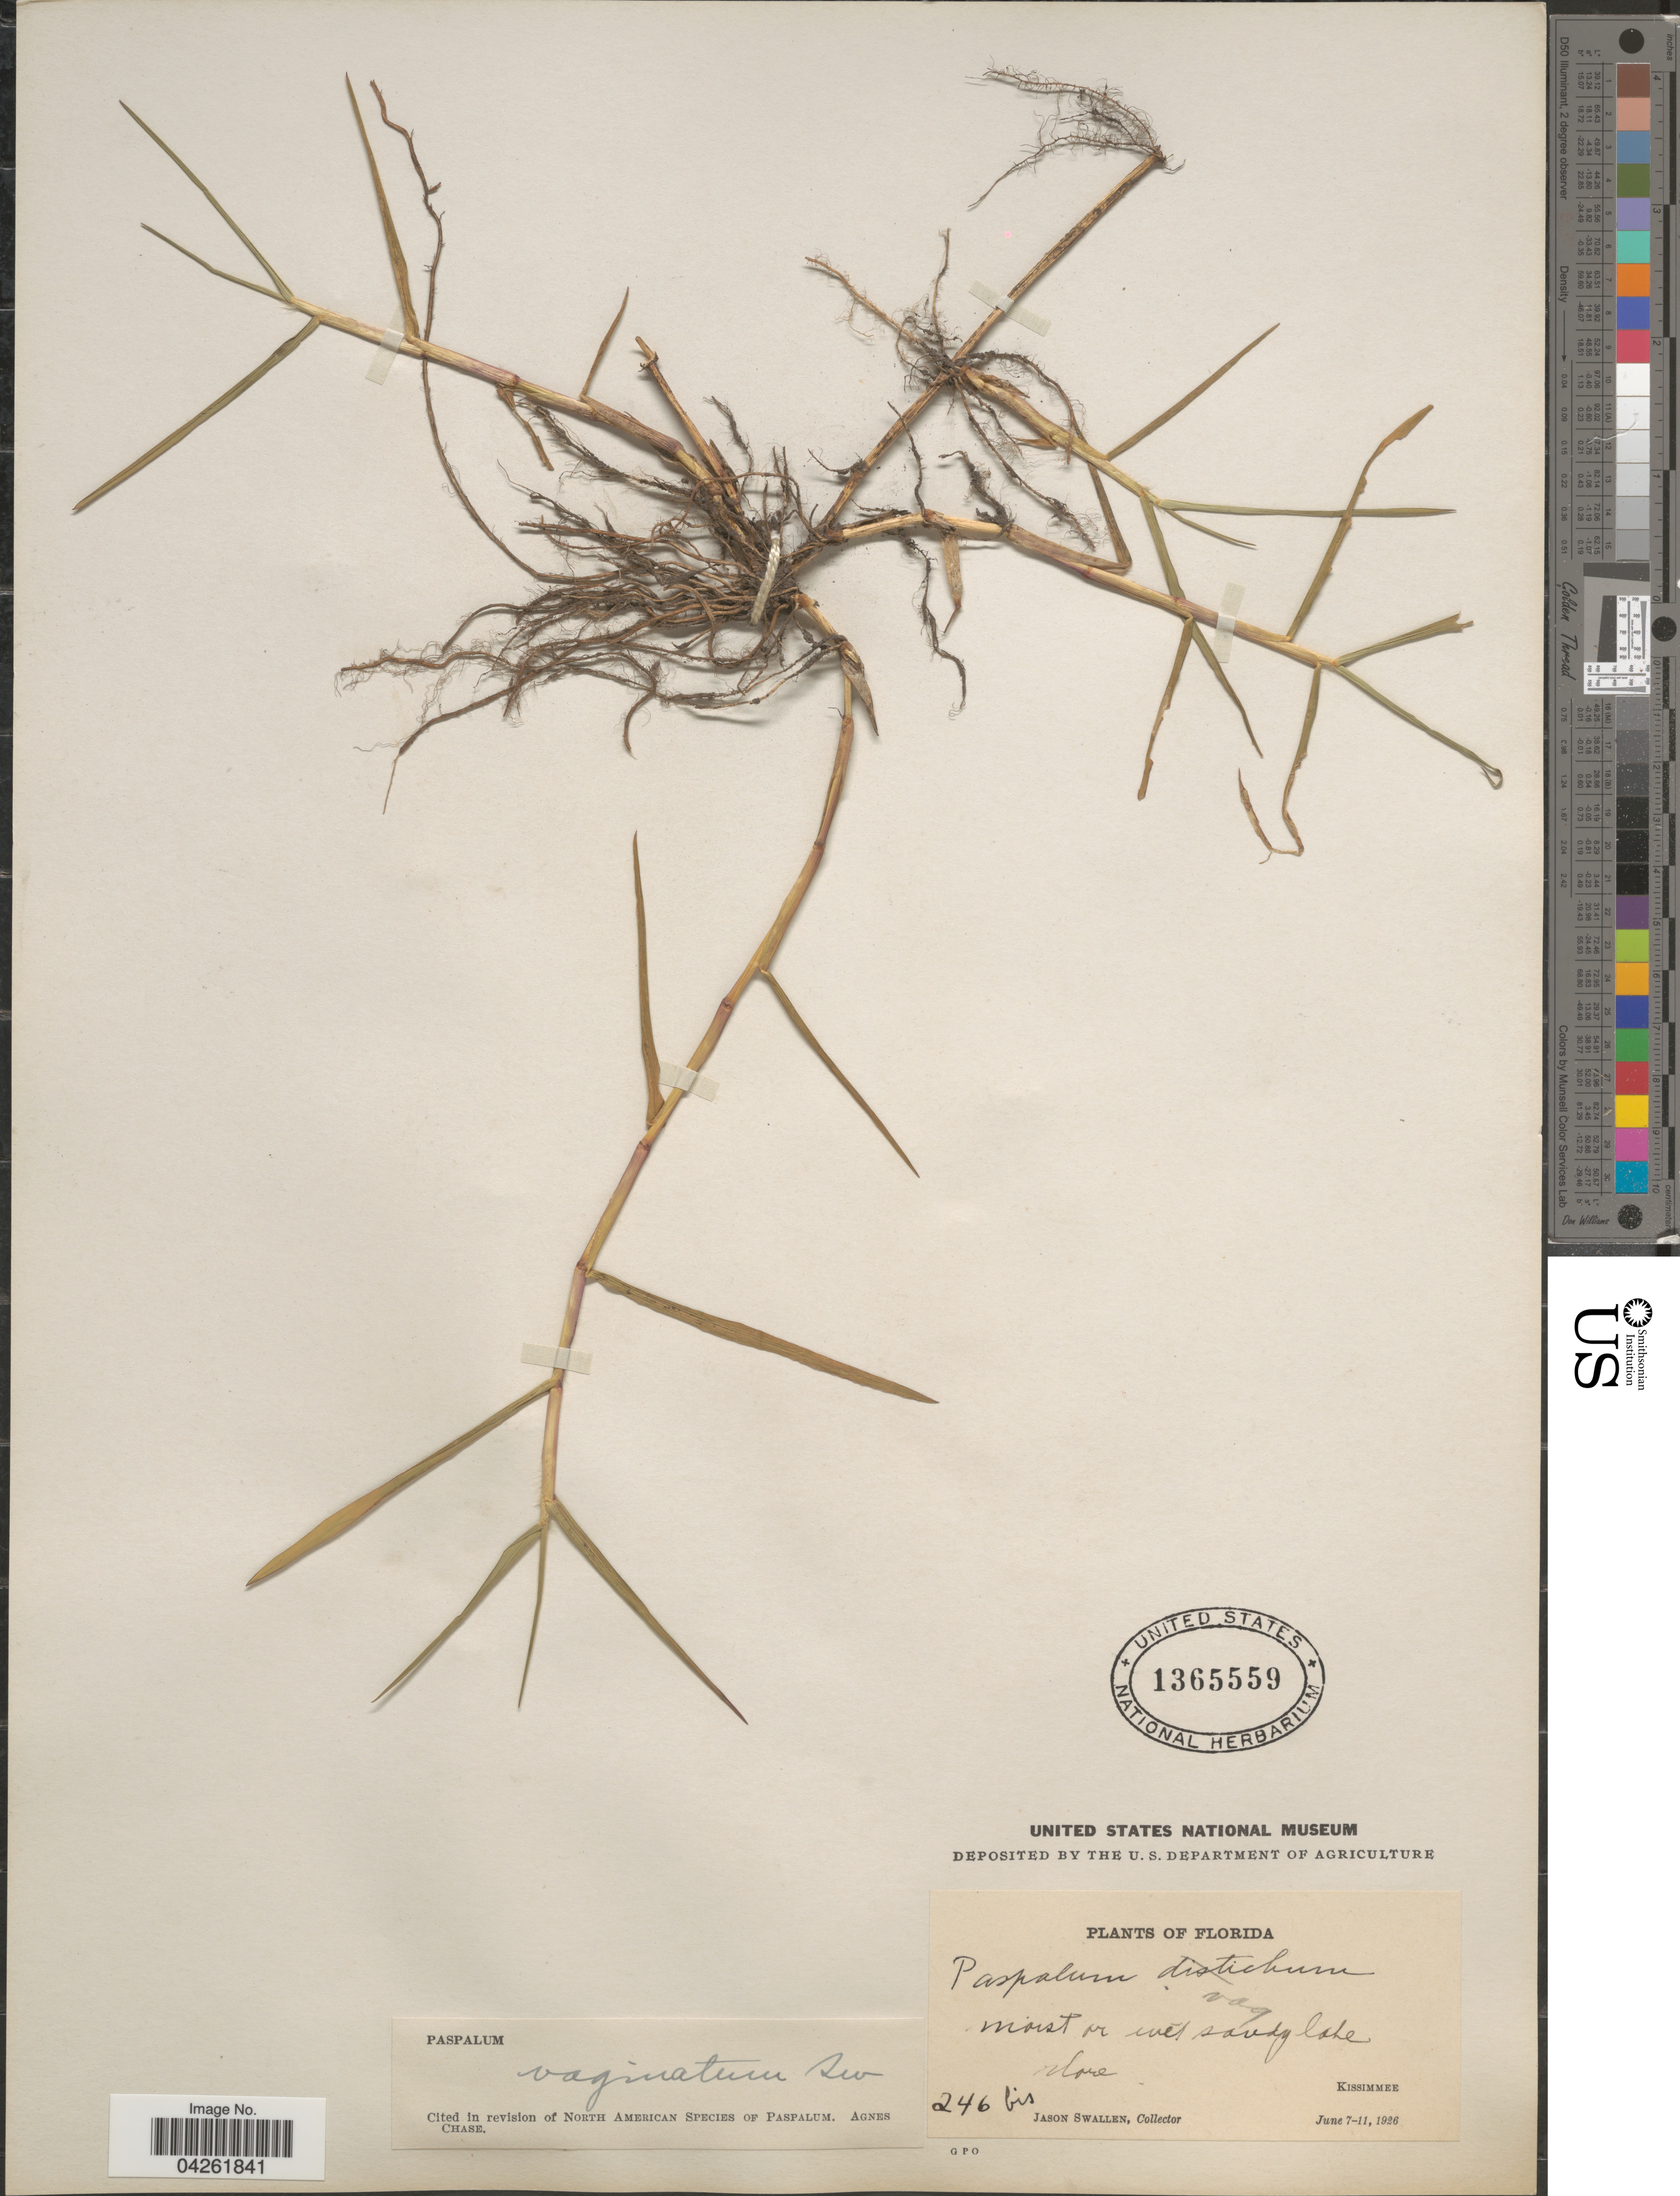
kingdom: Plantae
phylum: Tracheophyta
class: Liliopsida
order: Poales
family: Poaceae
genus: Paspalum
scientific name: Paspalum distichum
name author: L.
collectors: J. R. Swallen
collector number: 246bis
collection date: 1926-06-07/1926-06-11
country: United States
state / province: Florida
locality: Kissimmee.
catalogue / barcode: US 1365559